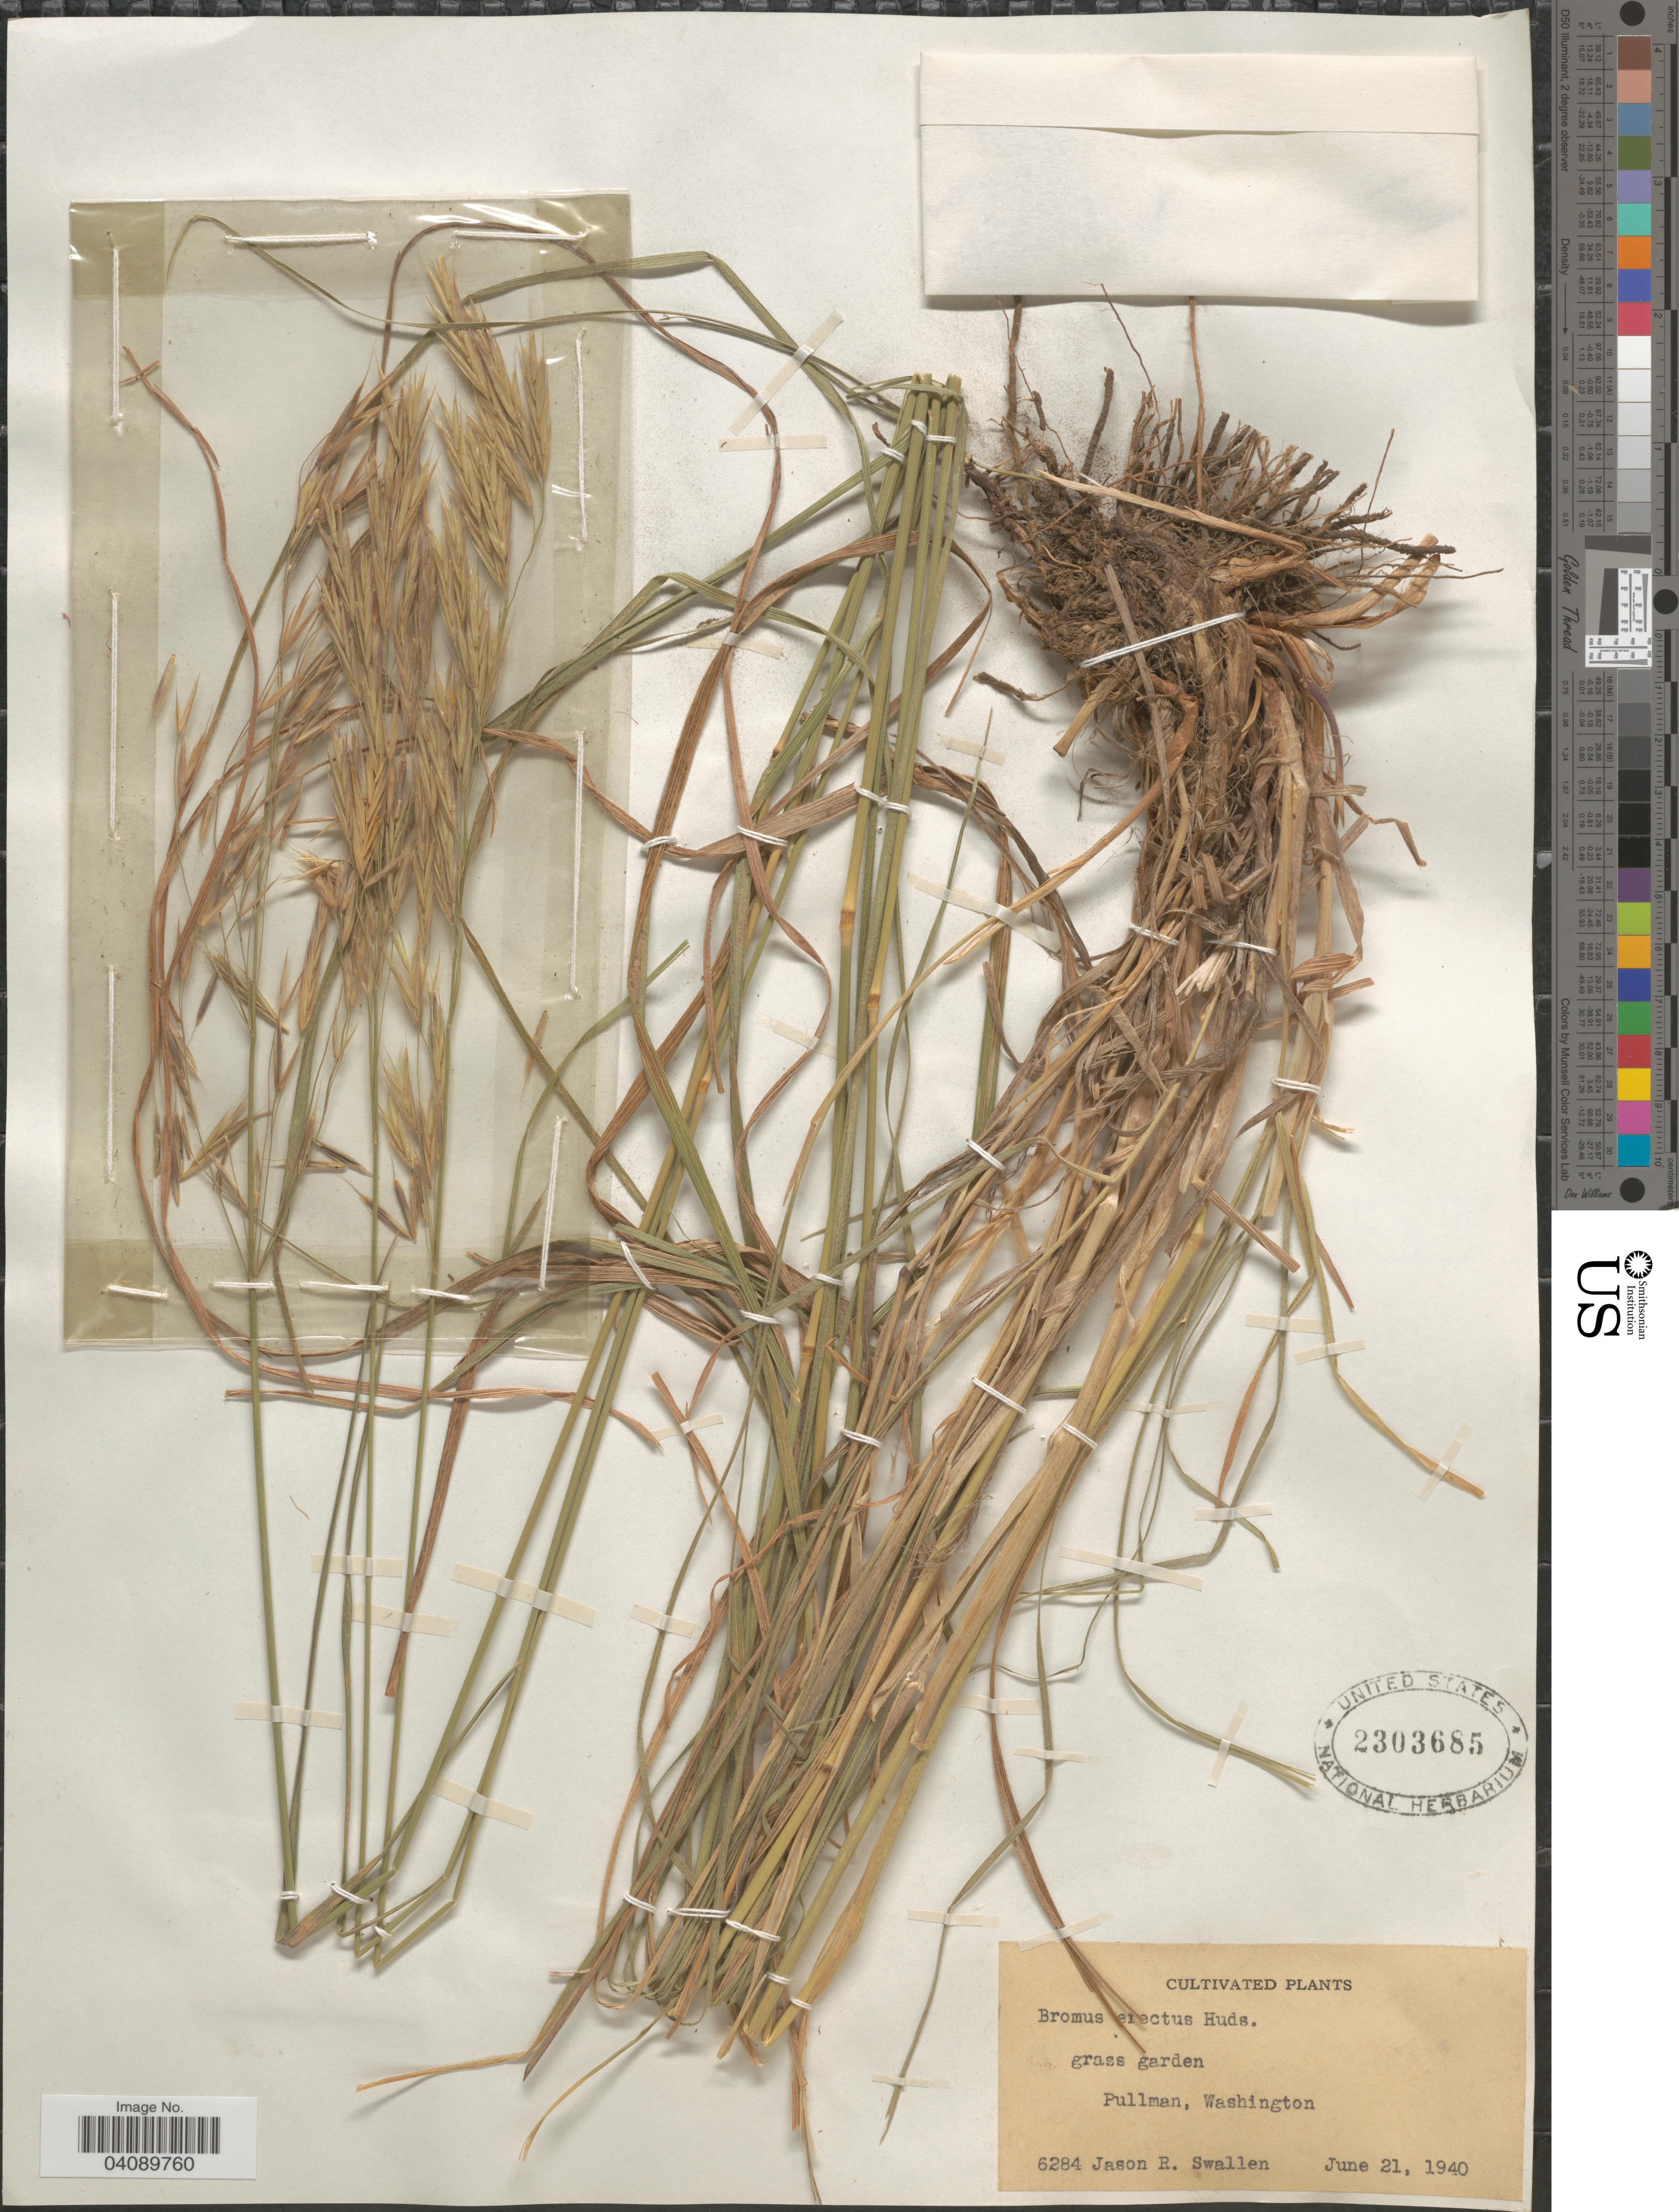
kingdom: Plantae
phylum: Tracheophyta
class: Liliopsida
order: Poales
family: Poaceae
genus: Bromus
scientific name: Bromus erectus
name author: Huds.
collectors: J. R. Swallen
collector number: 6284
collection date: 1940-06-21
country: United States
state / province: Washington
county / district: Whitman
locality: Grass garden. Pullman.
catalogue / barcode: US 2303685